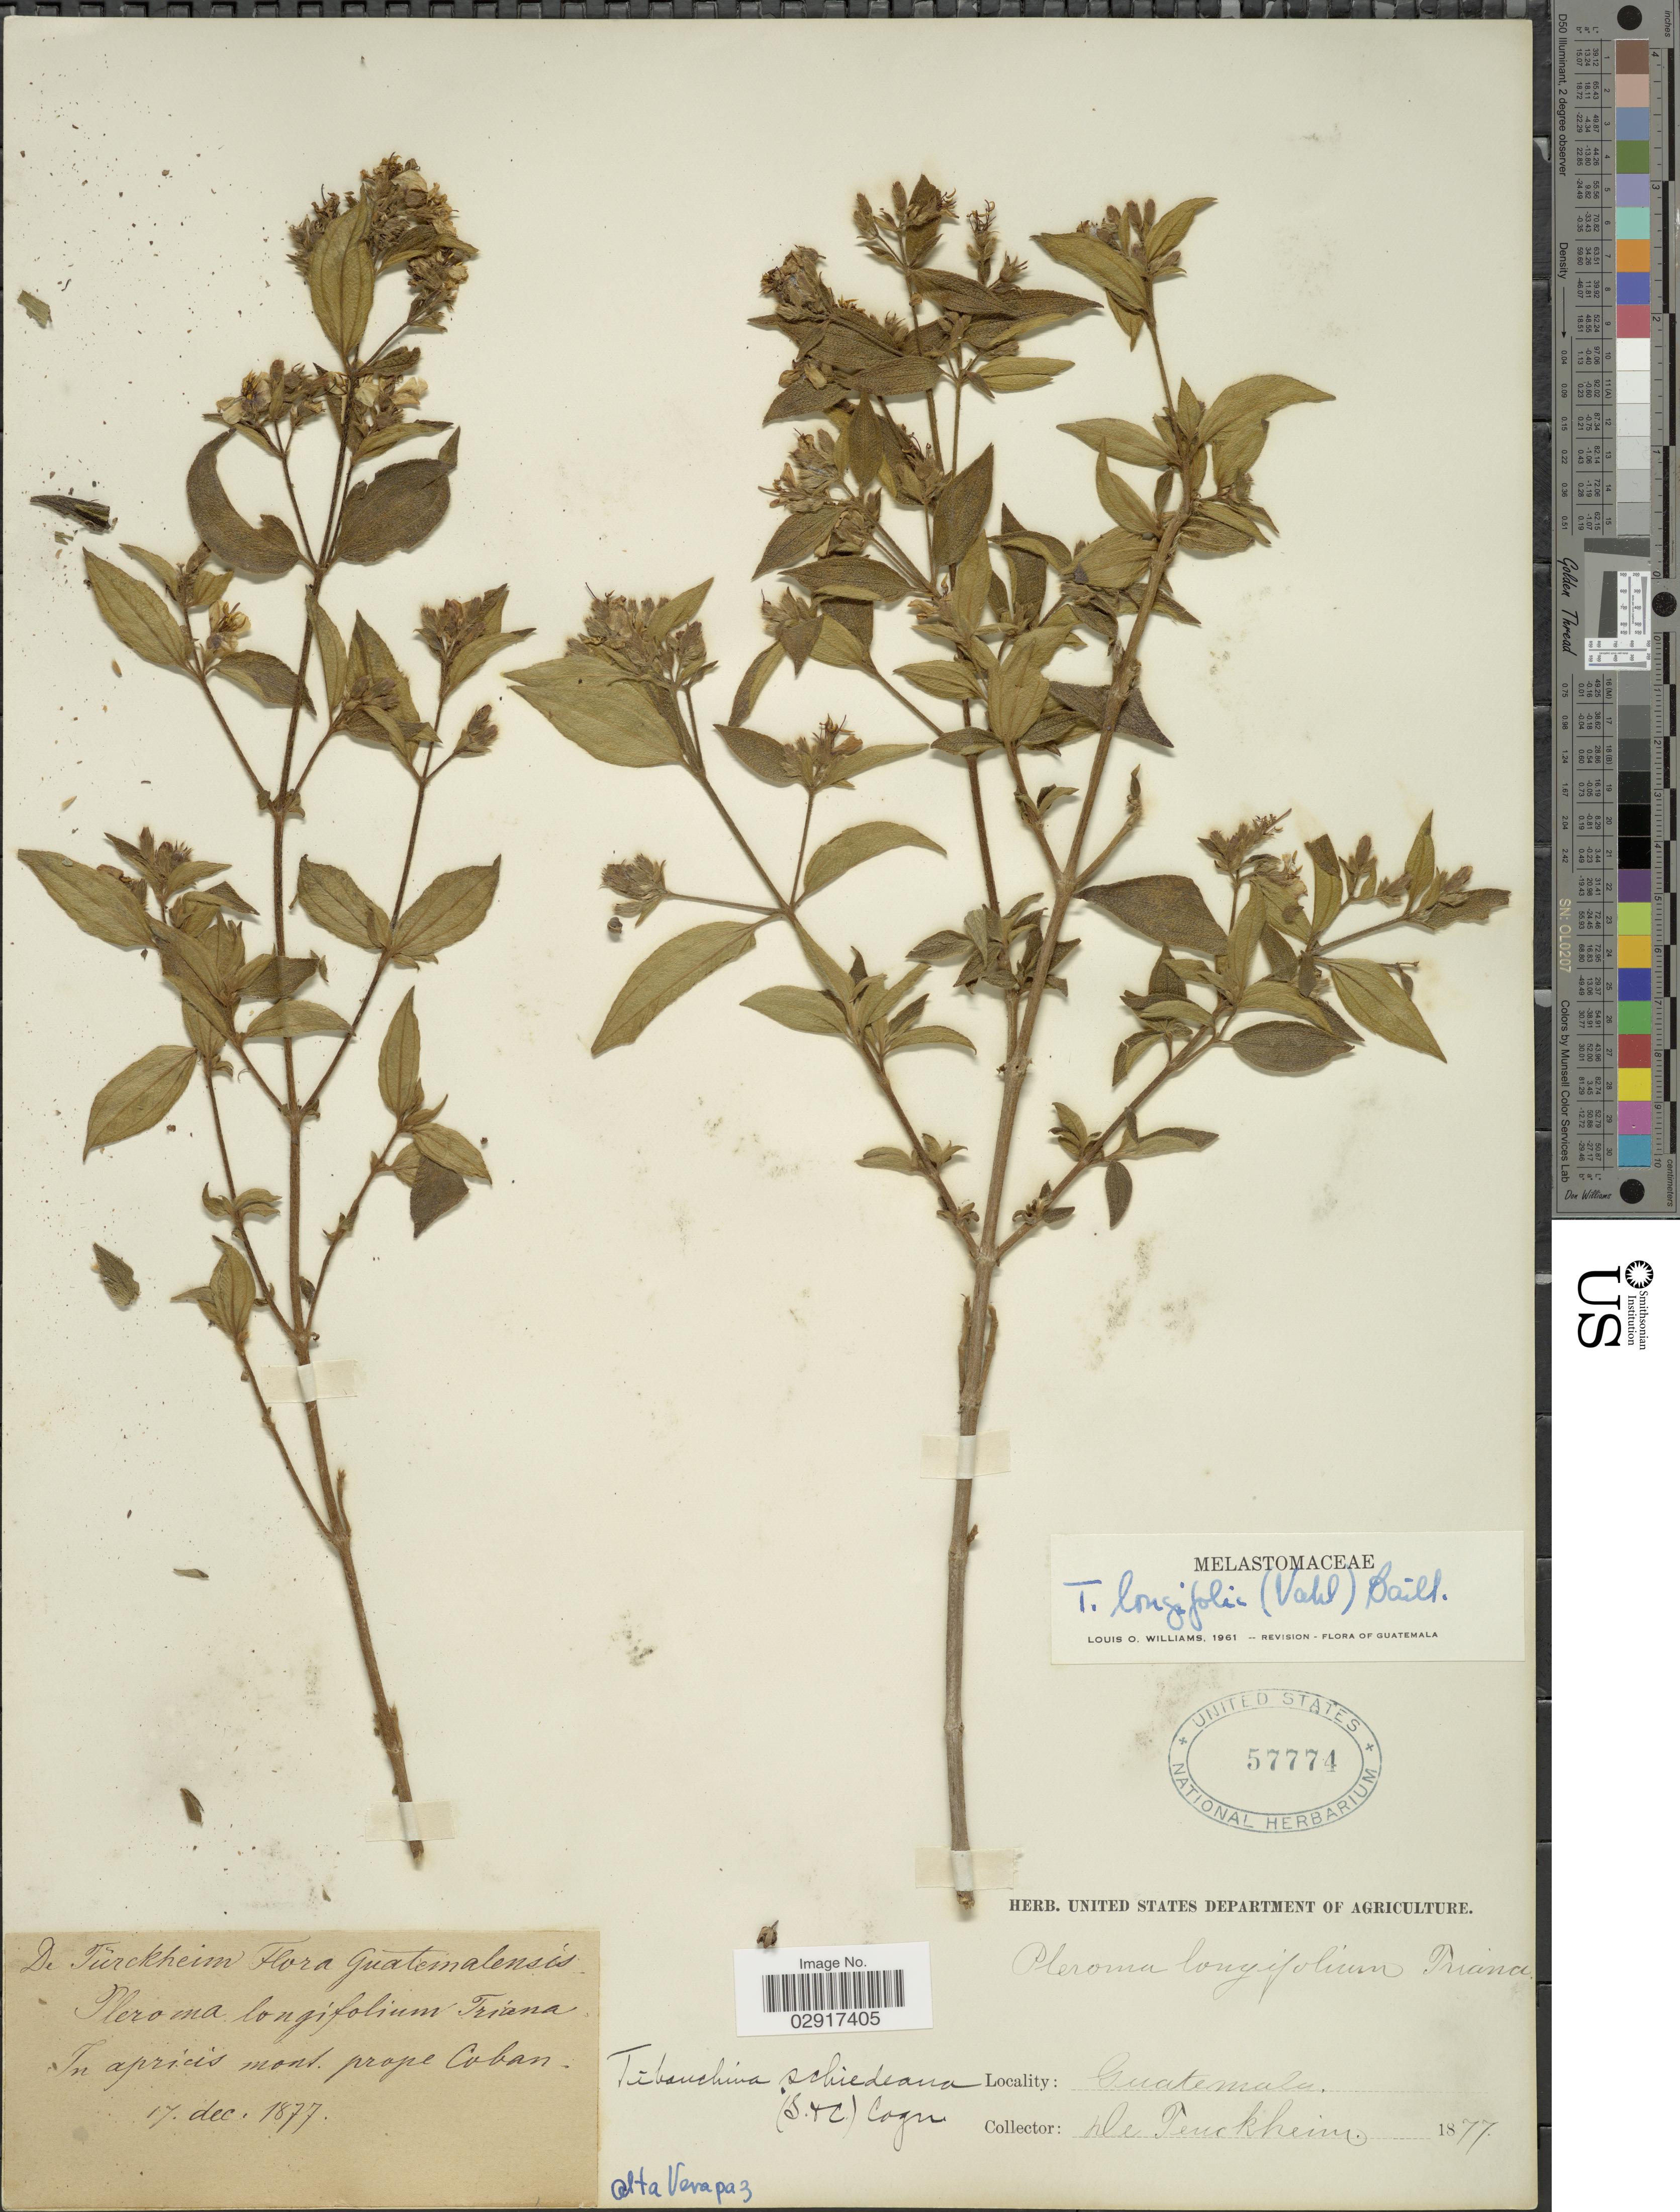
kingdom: Plantae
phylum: Tracheophyta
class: Magnoliopsida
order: Myrtales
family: Melastomataceae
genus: Chaetogastra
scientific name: Chaetogastra longifolia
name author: (Vahl) DC.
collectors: -. De Türckheim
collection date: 1877-12-17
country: Guatemala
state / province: Alta Verapaz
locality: In apricis mont. prope Coban.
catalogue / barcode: US 57774